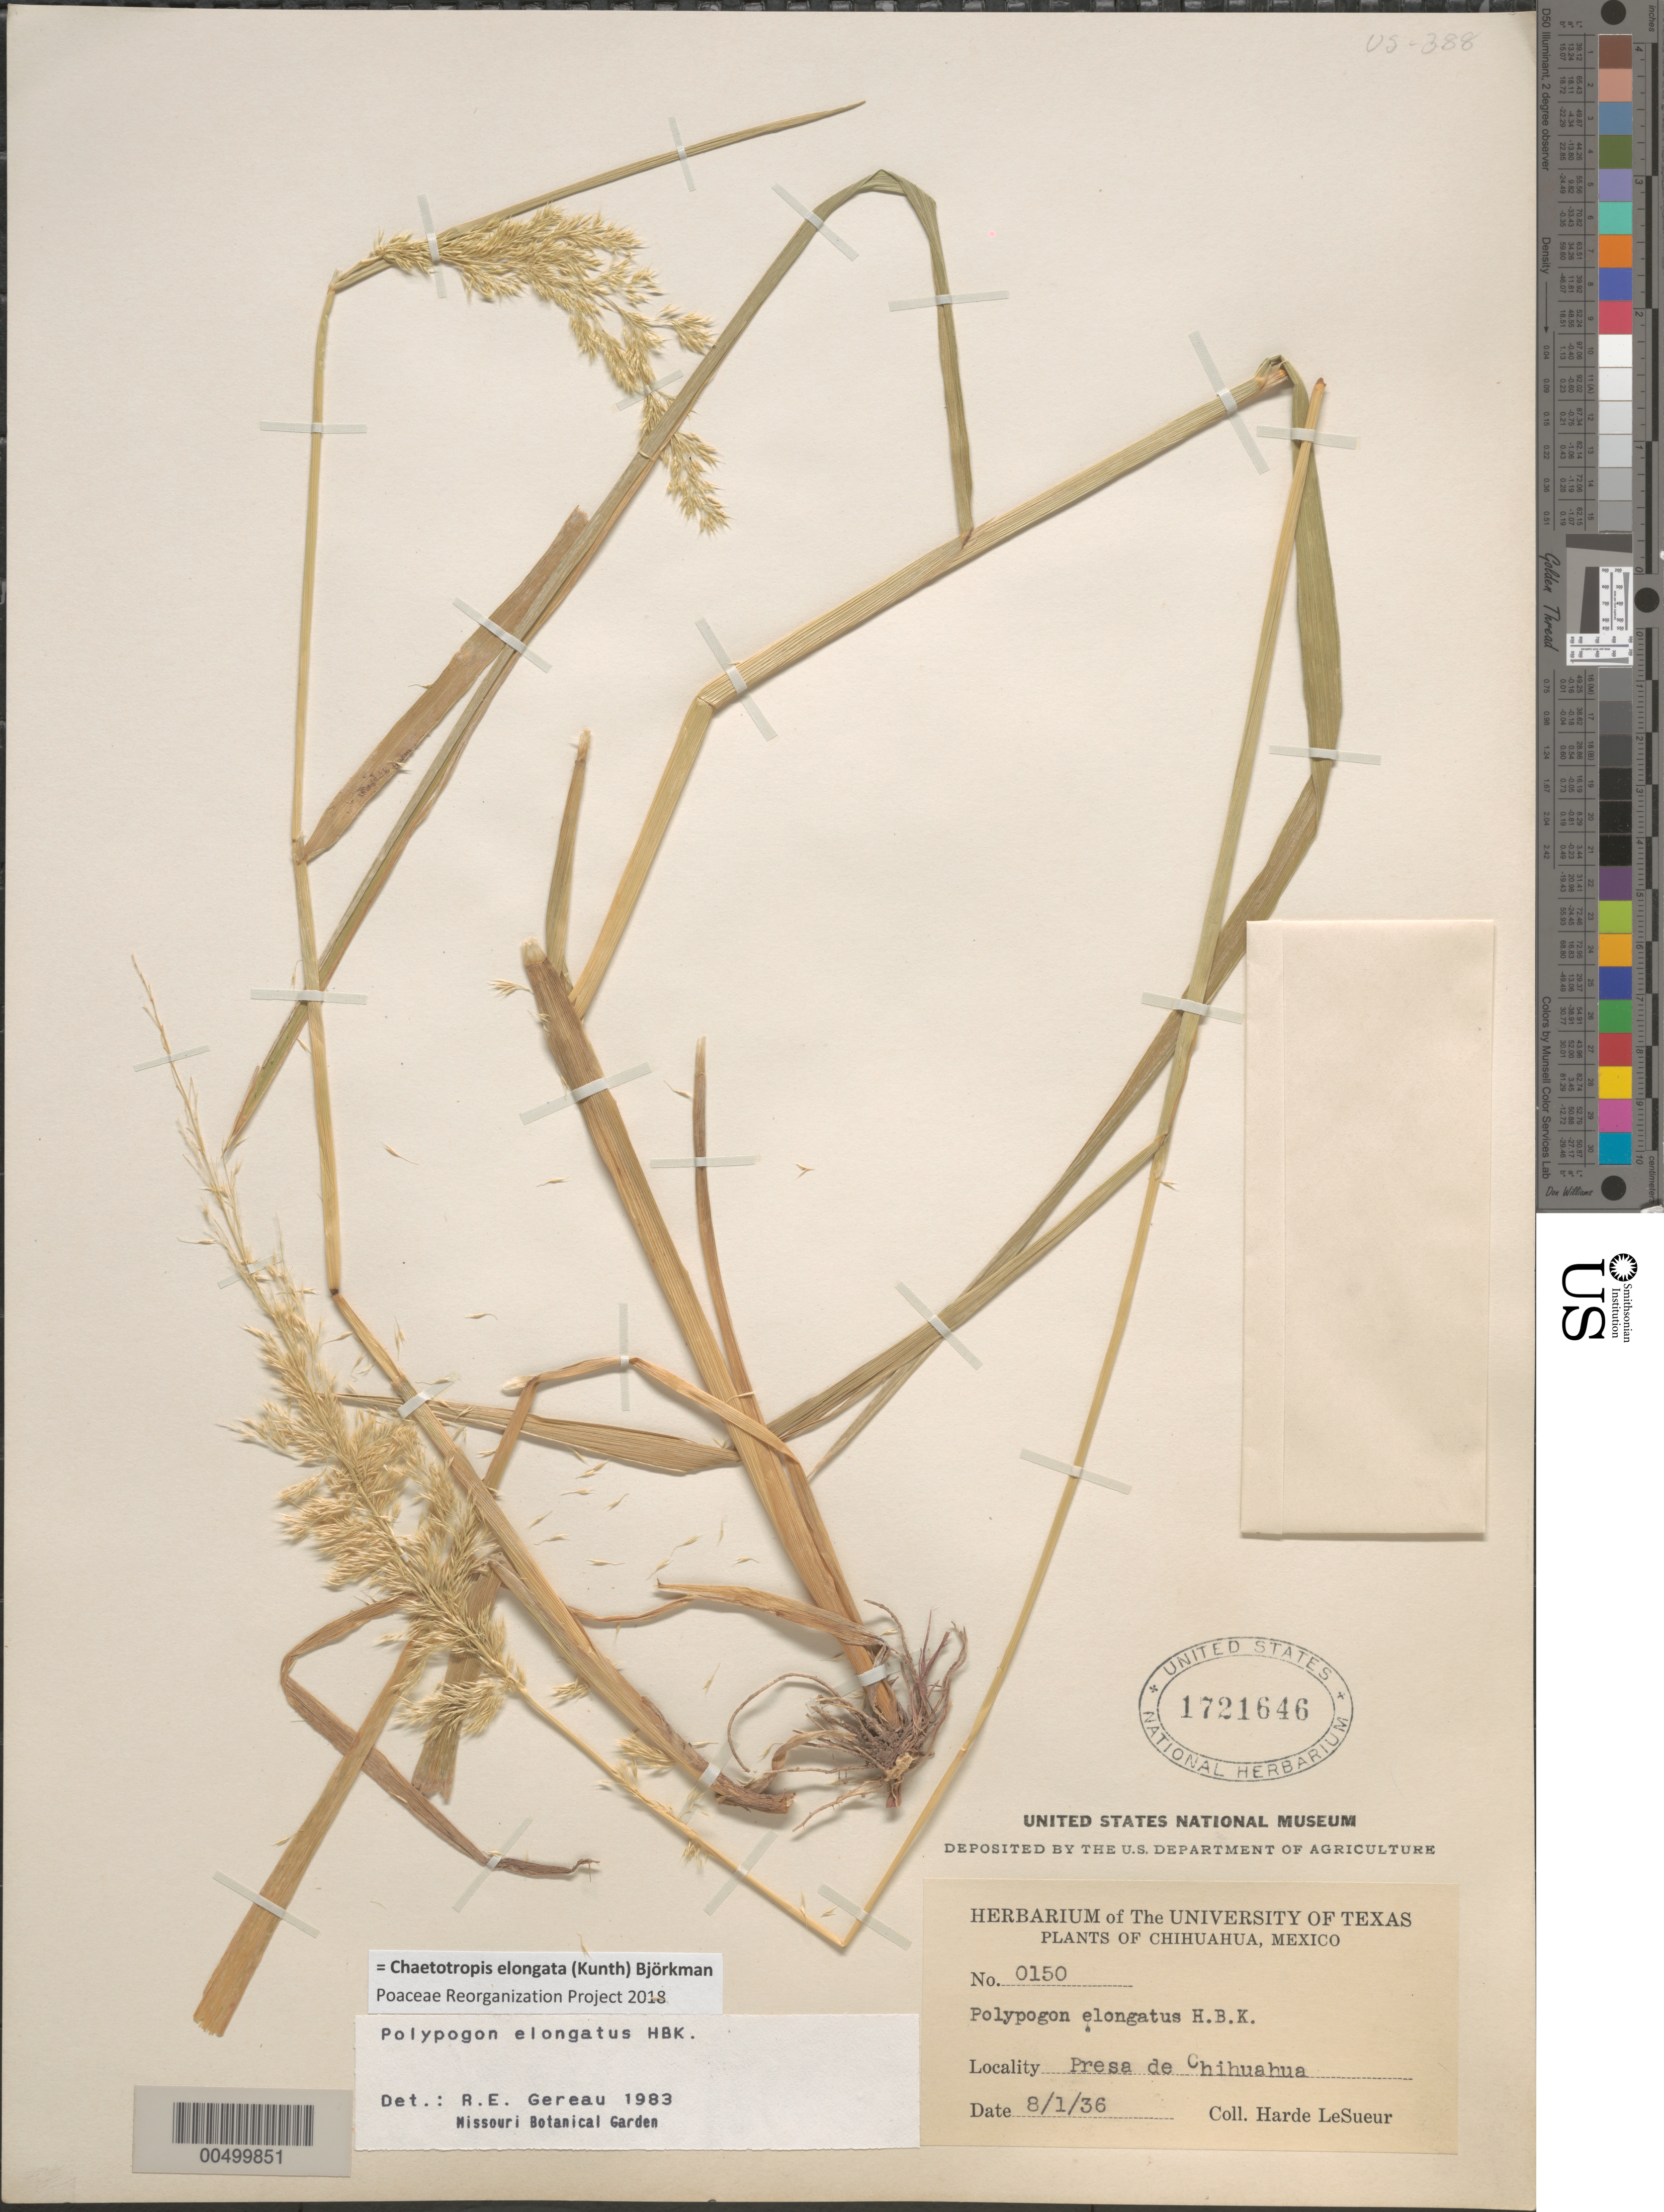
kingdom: Plantae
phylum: Tracheophyta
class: Liliopsida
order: Poales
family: Poaceae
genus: Chaetotropis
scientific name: Chaetotropis elongata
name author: (Kunth) Björkman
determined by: Poaceae Reorganization Project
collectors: D. H. LeSueur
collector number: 0150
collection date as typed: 8 Jan 1936 or 1 Aug 1936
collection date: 1936-01-08 or 1936-08-01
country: Mexico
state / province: Chihuahua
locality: Presa da Chihuahua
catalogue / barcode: US 1721646